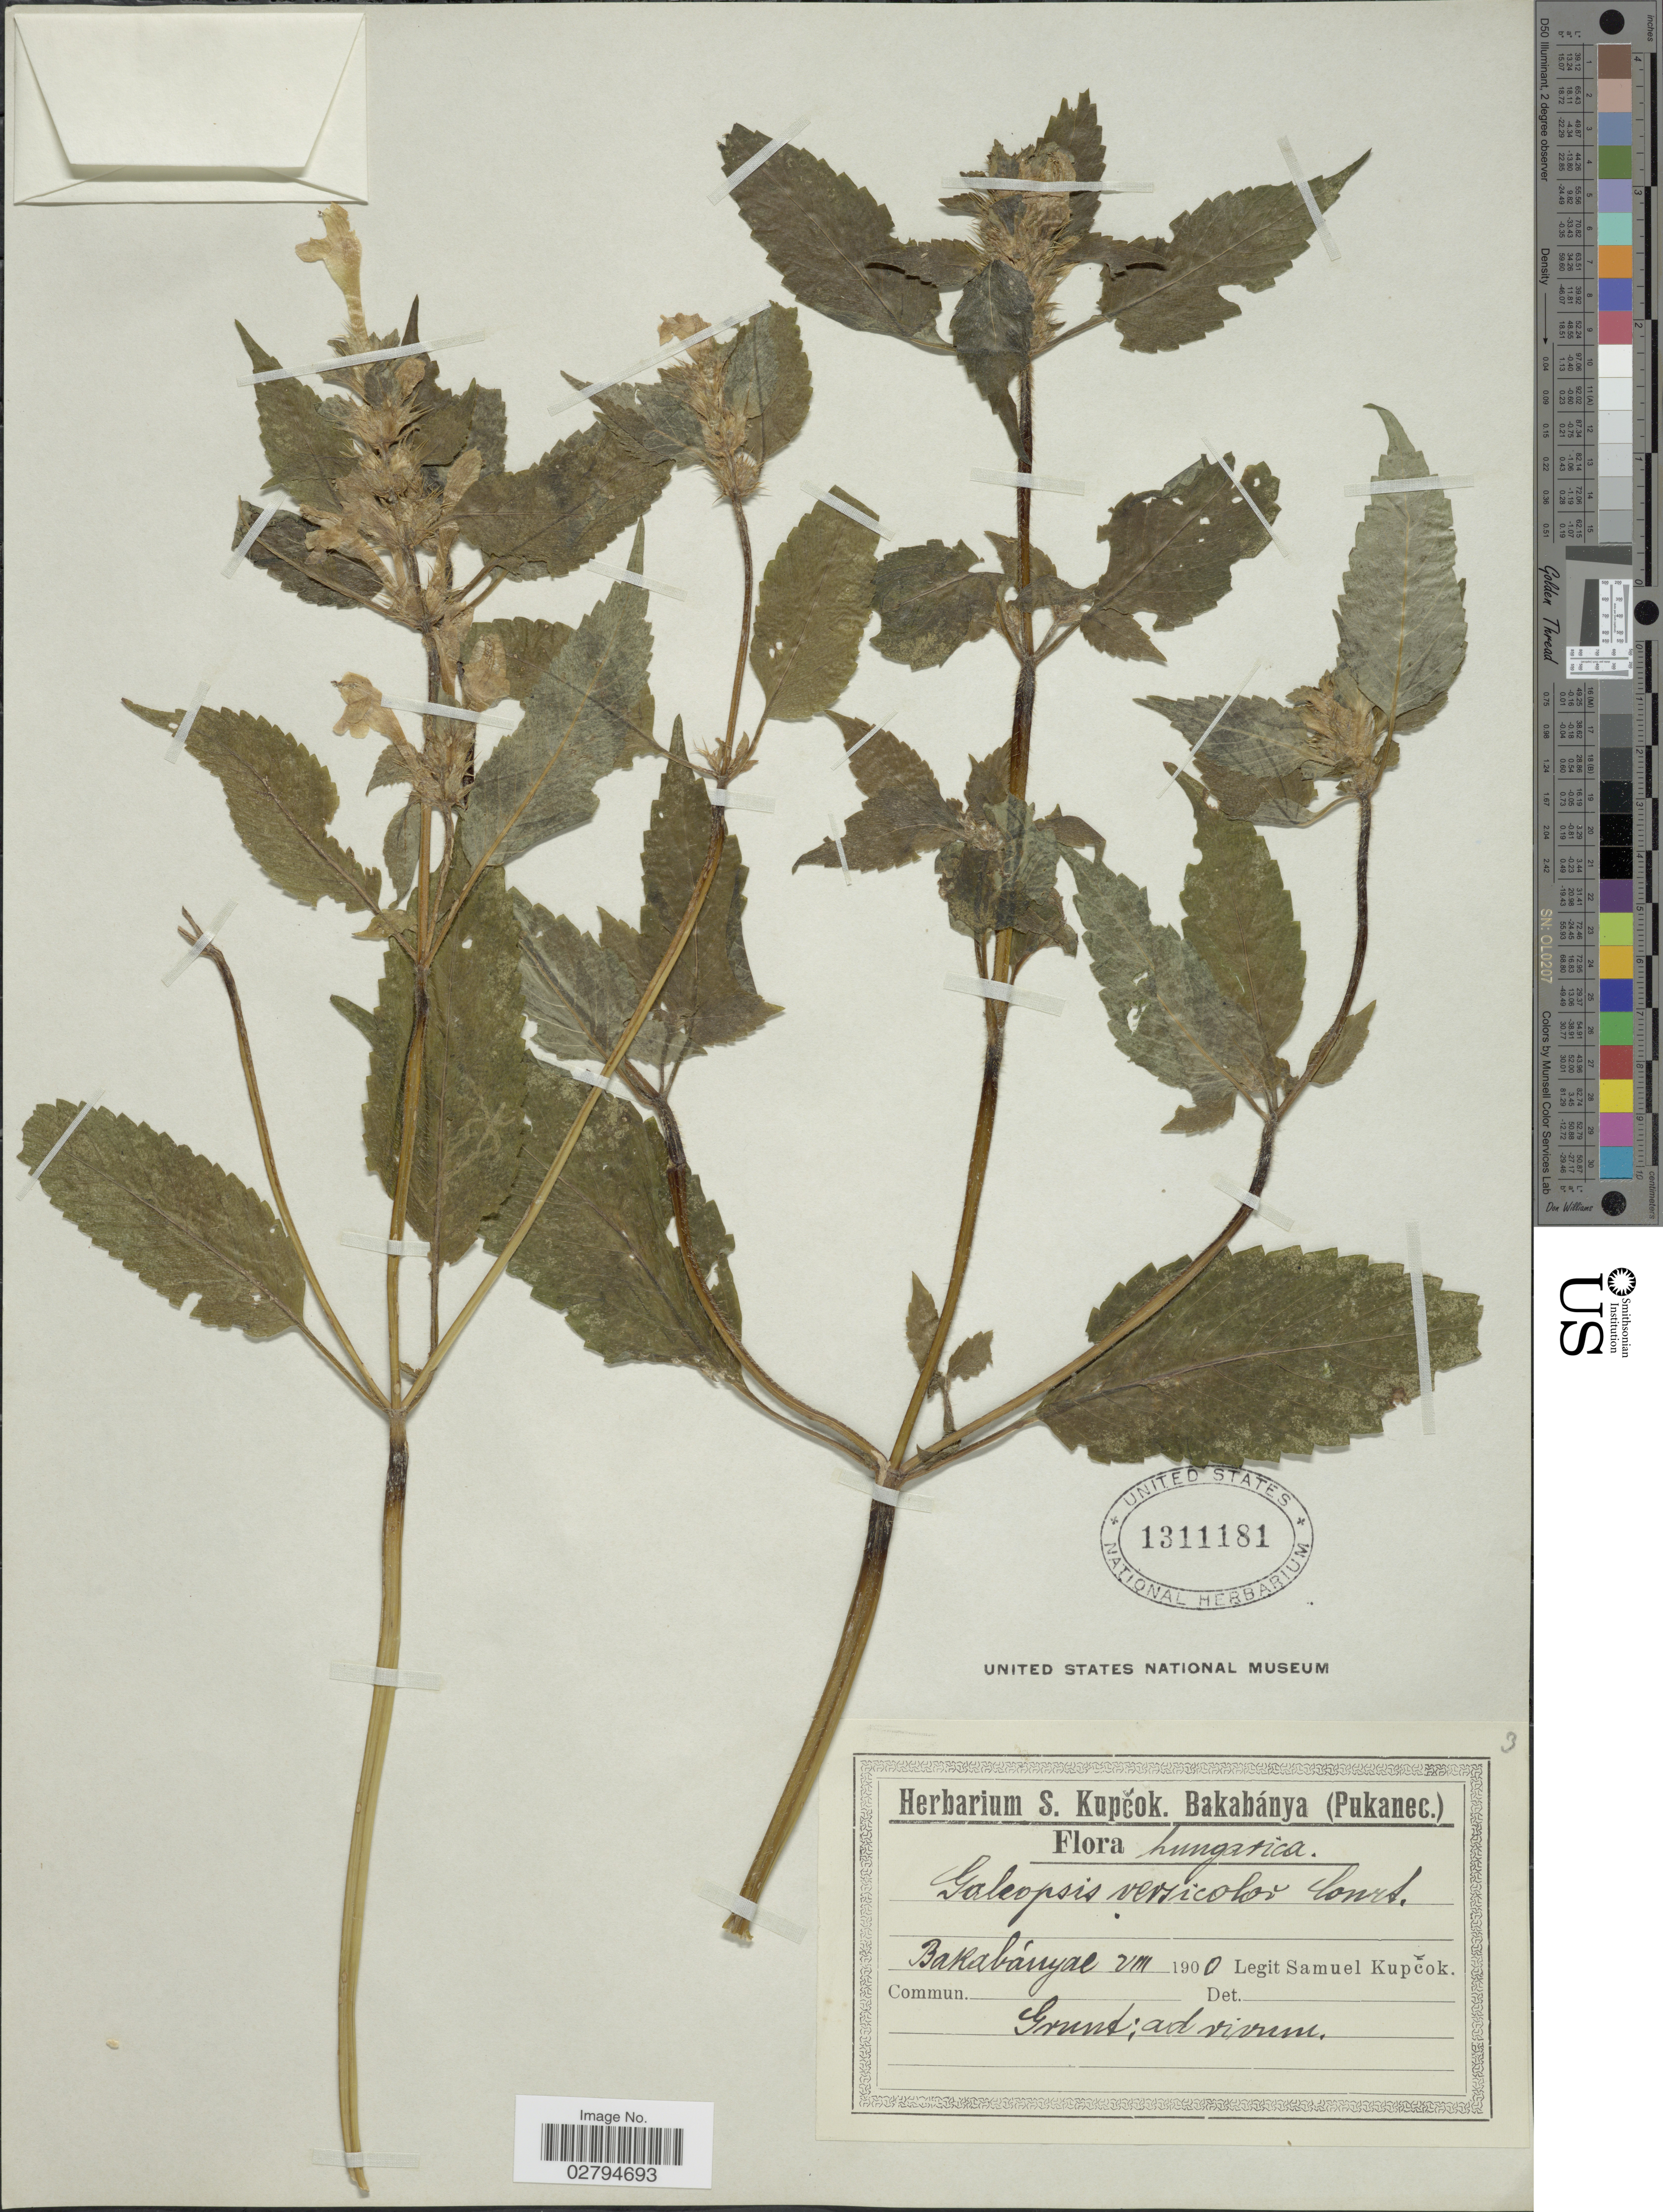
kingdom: Plantae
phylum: Tracheophyta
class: Magnoliopsida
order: Lamiales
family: Lamiaceae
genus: Galeopsis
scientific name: Galeopsis versicolor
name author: Curtis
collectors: S. Kupcok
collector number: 3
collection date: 1900-08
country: Hungary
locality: Bakabányae.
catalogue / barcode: US 1311181